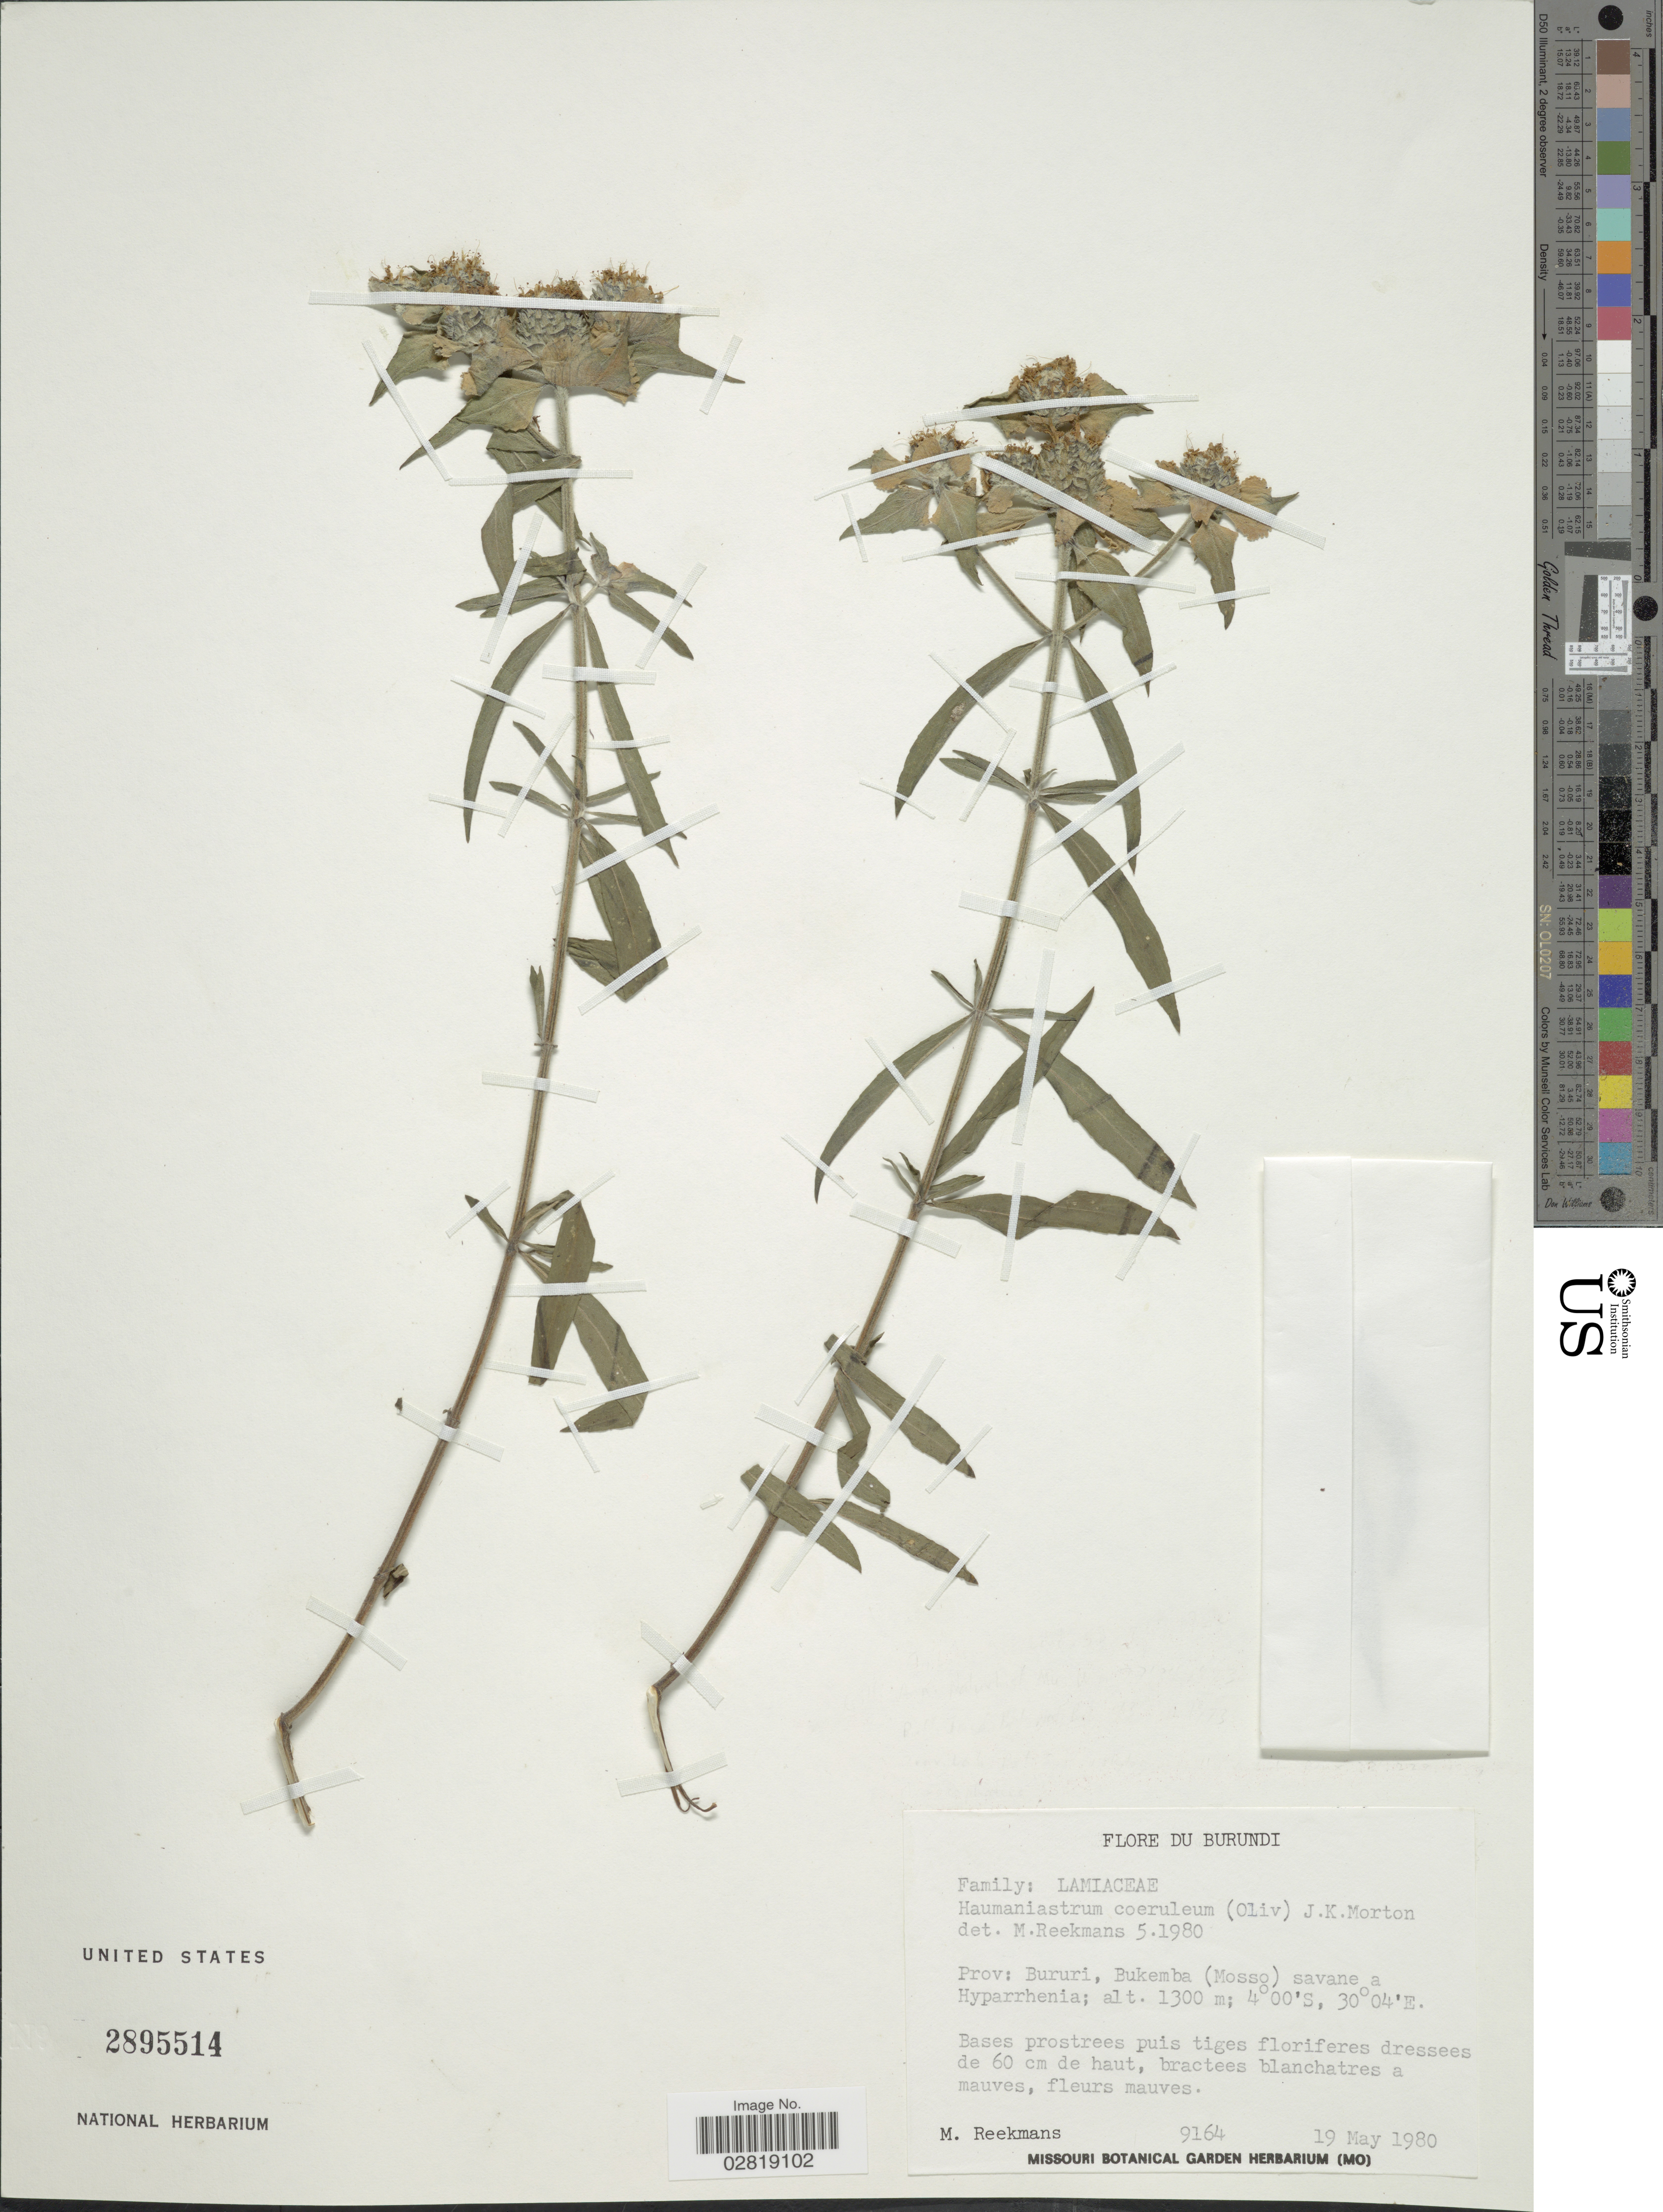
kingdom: Plantae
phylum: Tracheophyta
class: Magnoliopsida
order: Lamiales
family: Lamiaceae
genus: Haumaniastrum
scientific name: Haumaniastrum caeruleum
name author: (Oliv.) P.A. Duvign. & Plancke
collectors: M. Reekmans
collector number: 9164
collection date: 1980-05-19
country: Burundi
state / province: Bururi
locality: Prov: Bururi, Bukemba (Mosso).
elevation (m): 1300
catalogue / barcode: US 2895514